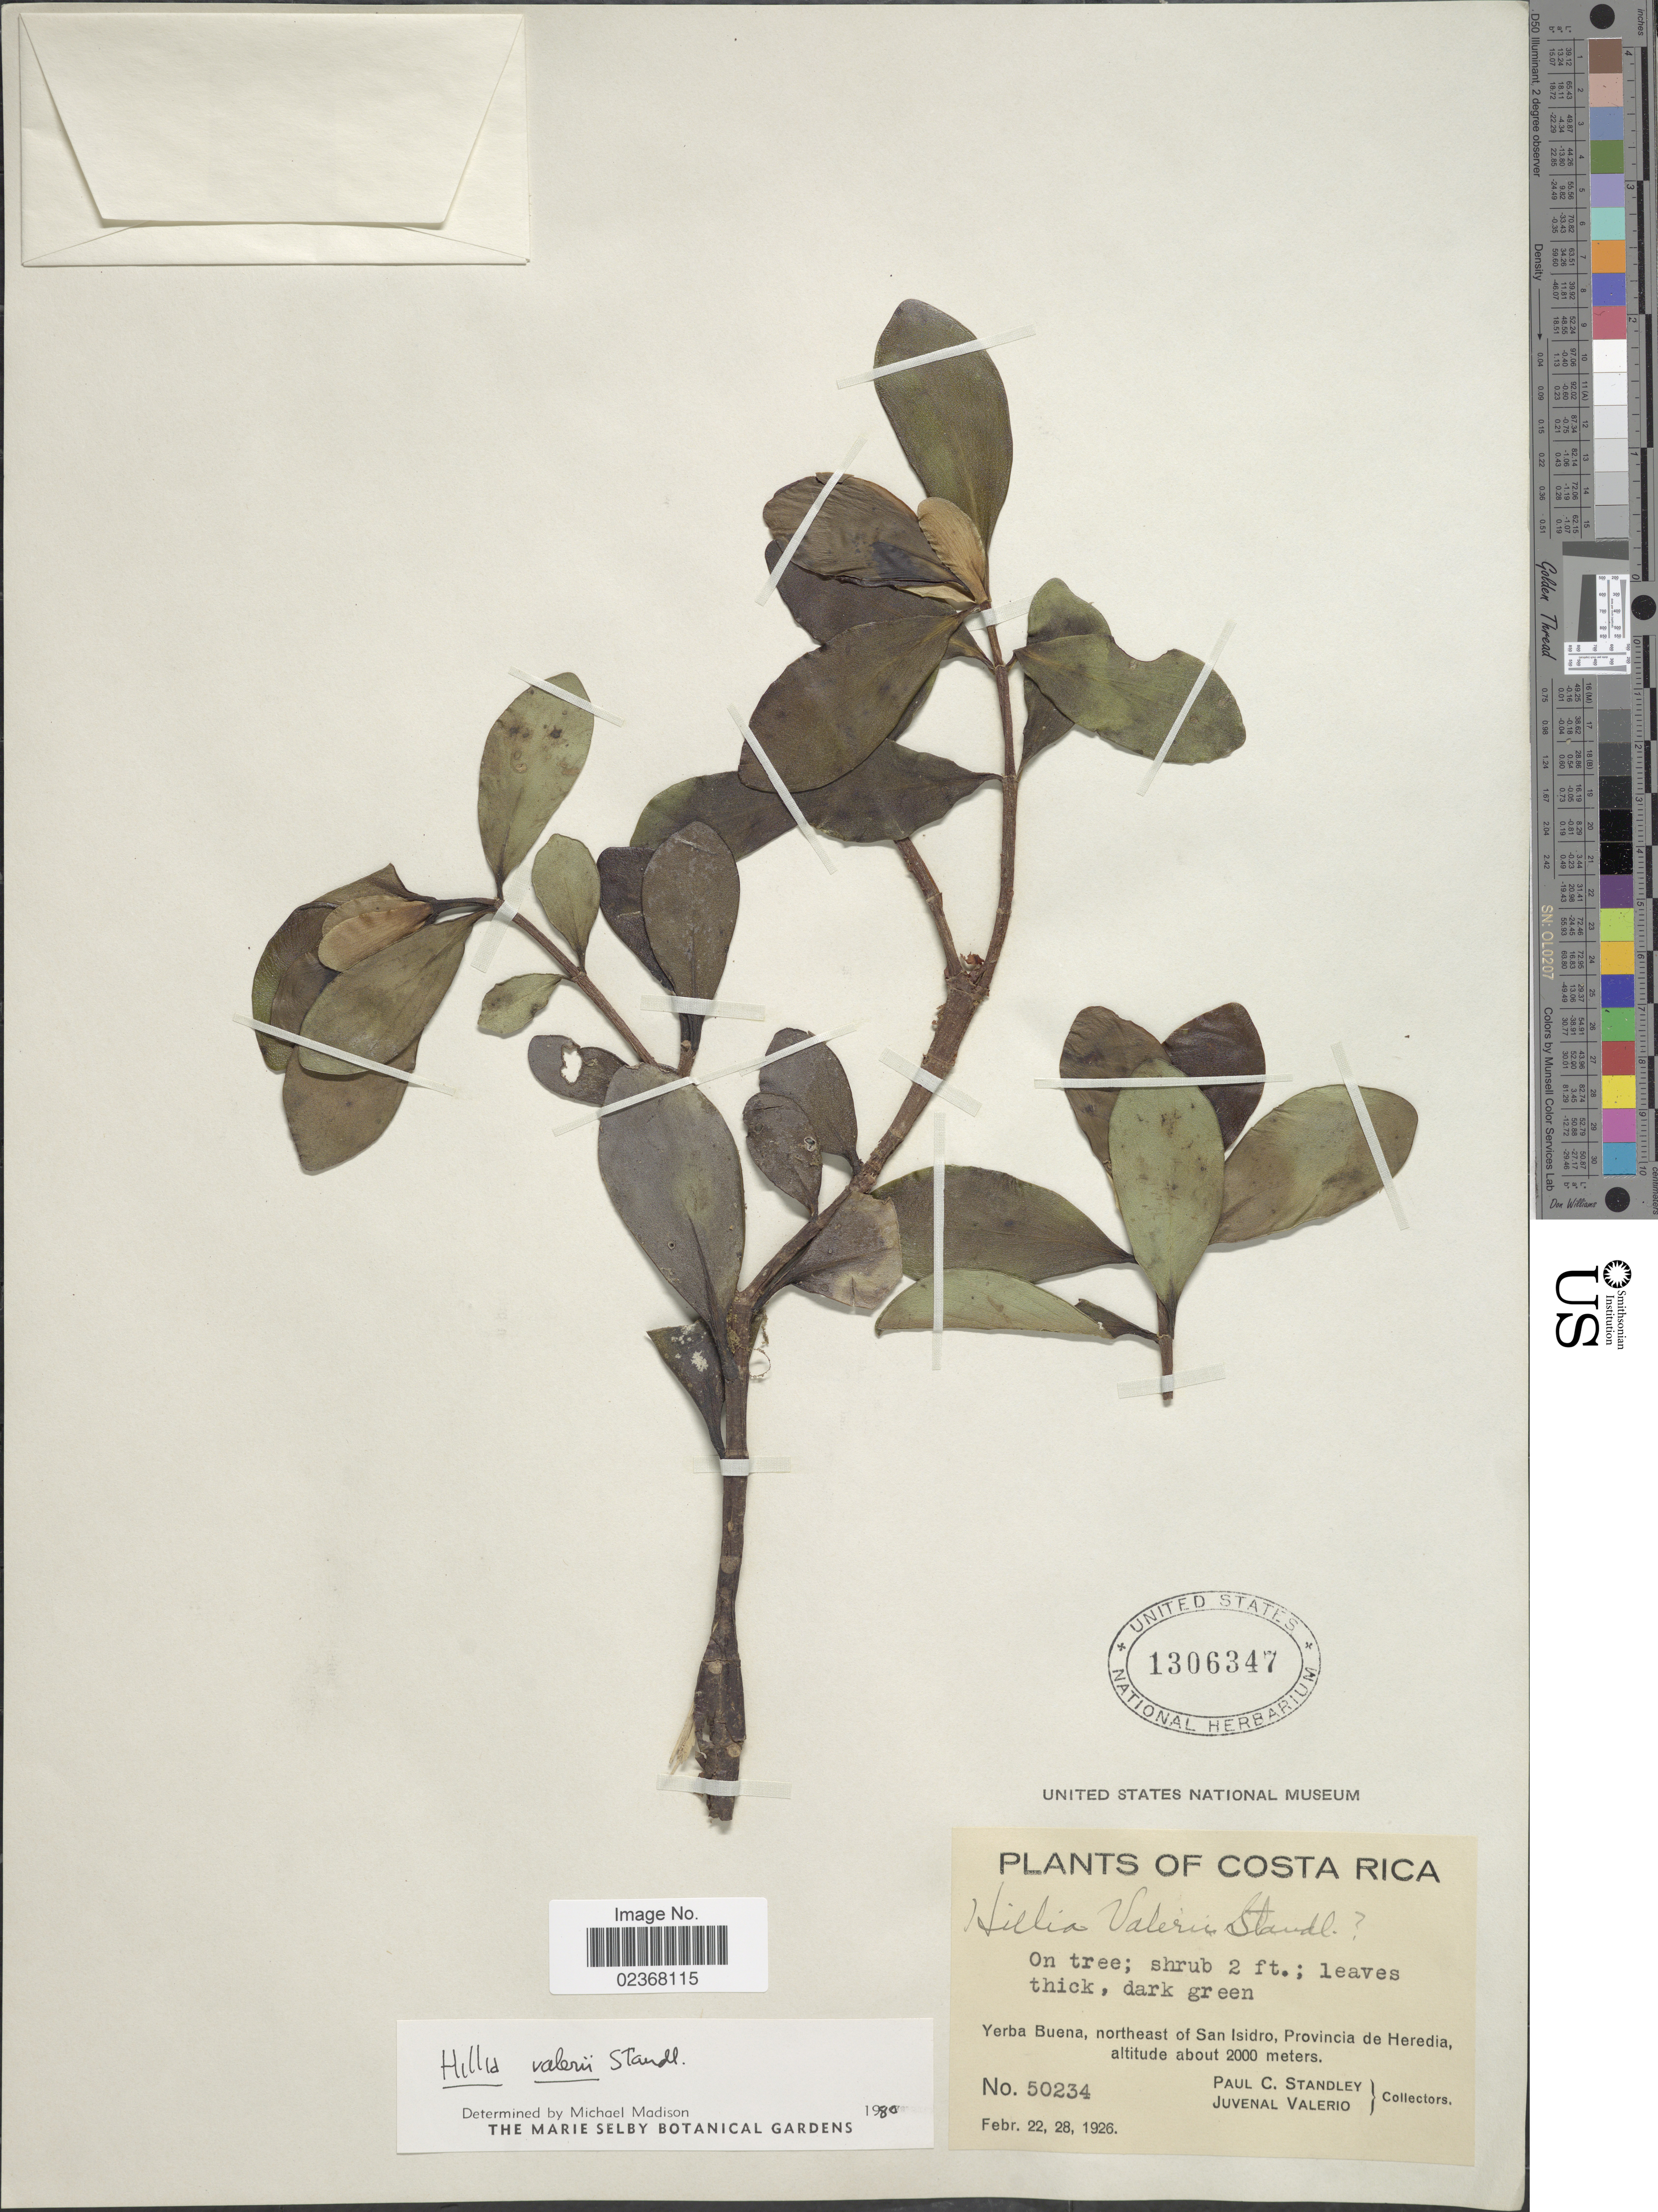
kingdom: Plantae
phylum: Tracheophyta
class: Magnoliopsida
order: Gentianales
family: Rubiaceae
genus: Cosmibuena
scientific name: Cosmibuena valerioi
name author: (Standl.) C.M. Taylor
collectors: P. C. Standley & J. Valerio R.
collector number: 50234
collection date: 1926-02-22/1926-02-28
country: Costa Rica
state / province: Heredia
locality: Yerba Buena, northeast of San Isidro, Provincia de Heredia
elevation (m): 2000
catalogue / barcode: US 1306347